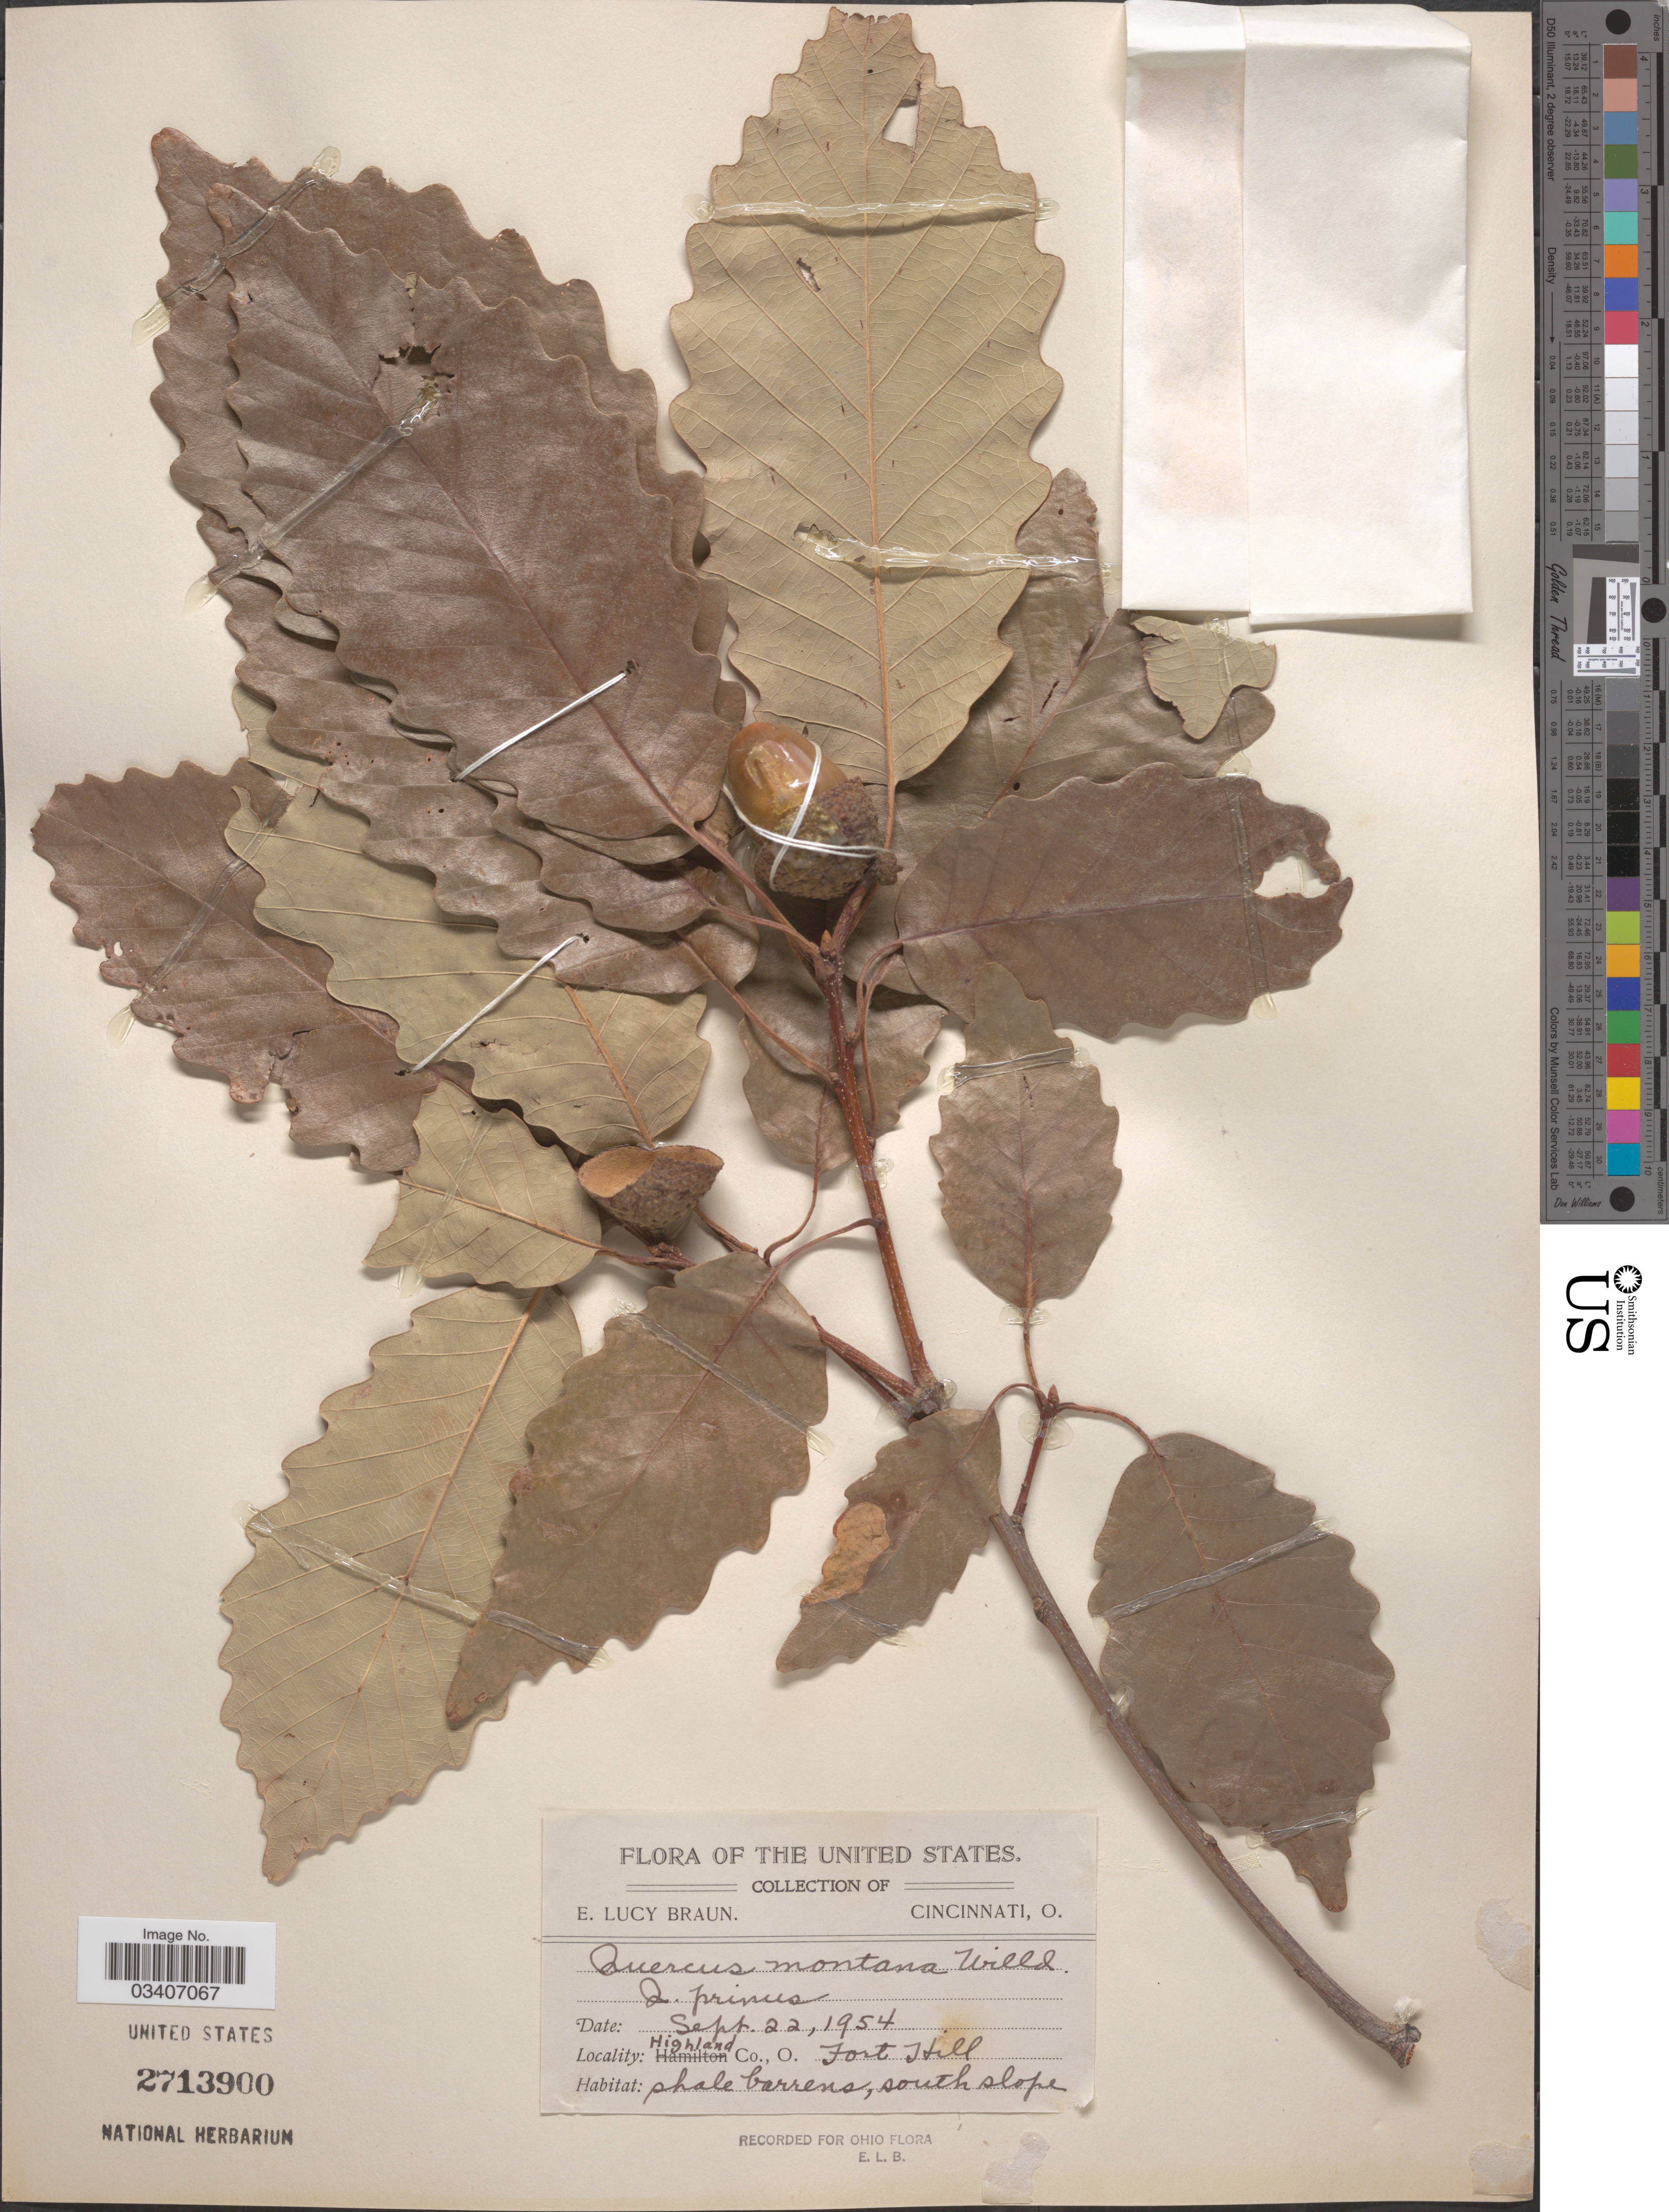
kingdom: Plantae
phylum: Tracheophyta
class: Magnoliopsida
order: Fagales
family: Fagaceae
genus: Quercus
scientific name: Quercus montana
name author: Willd.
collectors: E. L. Braun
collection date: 1954-09-22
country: United States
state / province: Ohio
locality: Highland Co. Fort Hill. Shale barrens, south slope.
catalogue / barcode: US 2713900